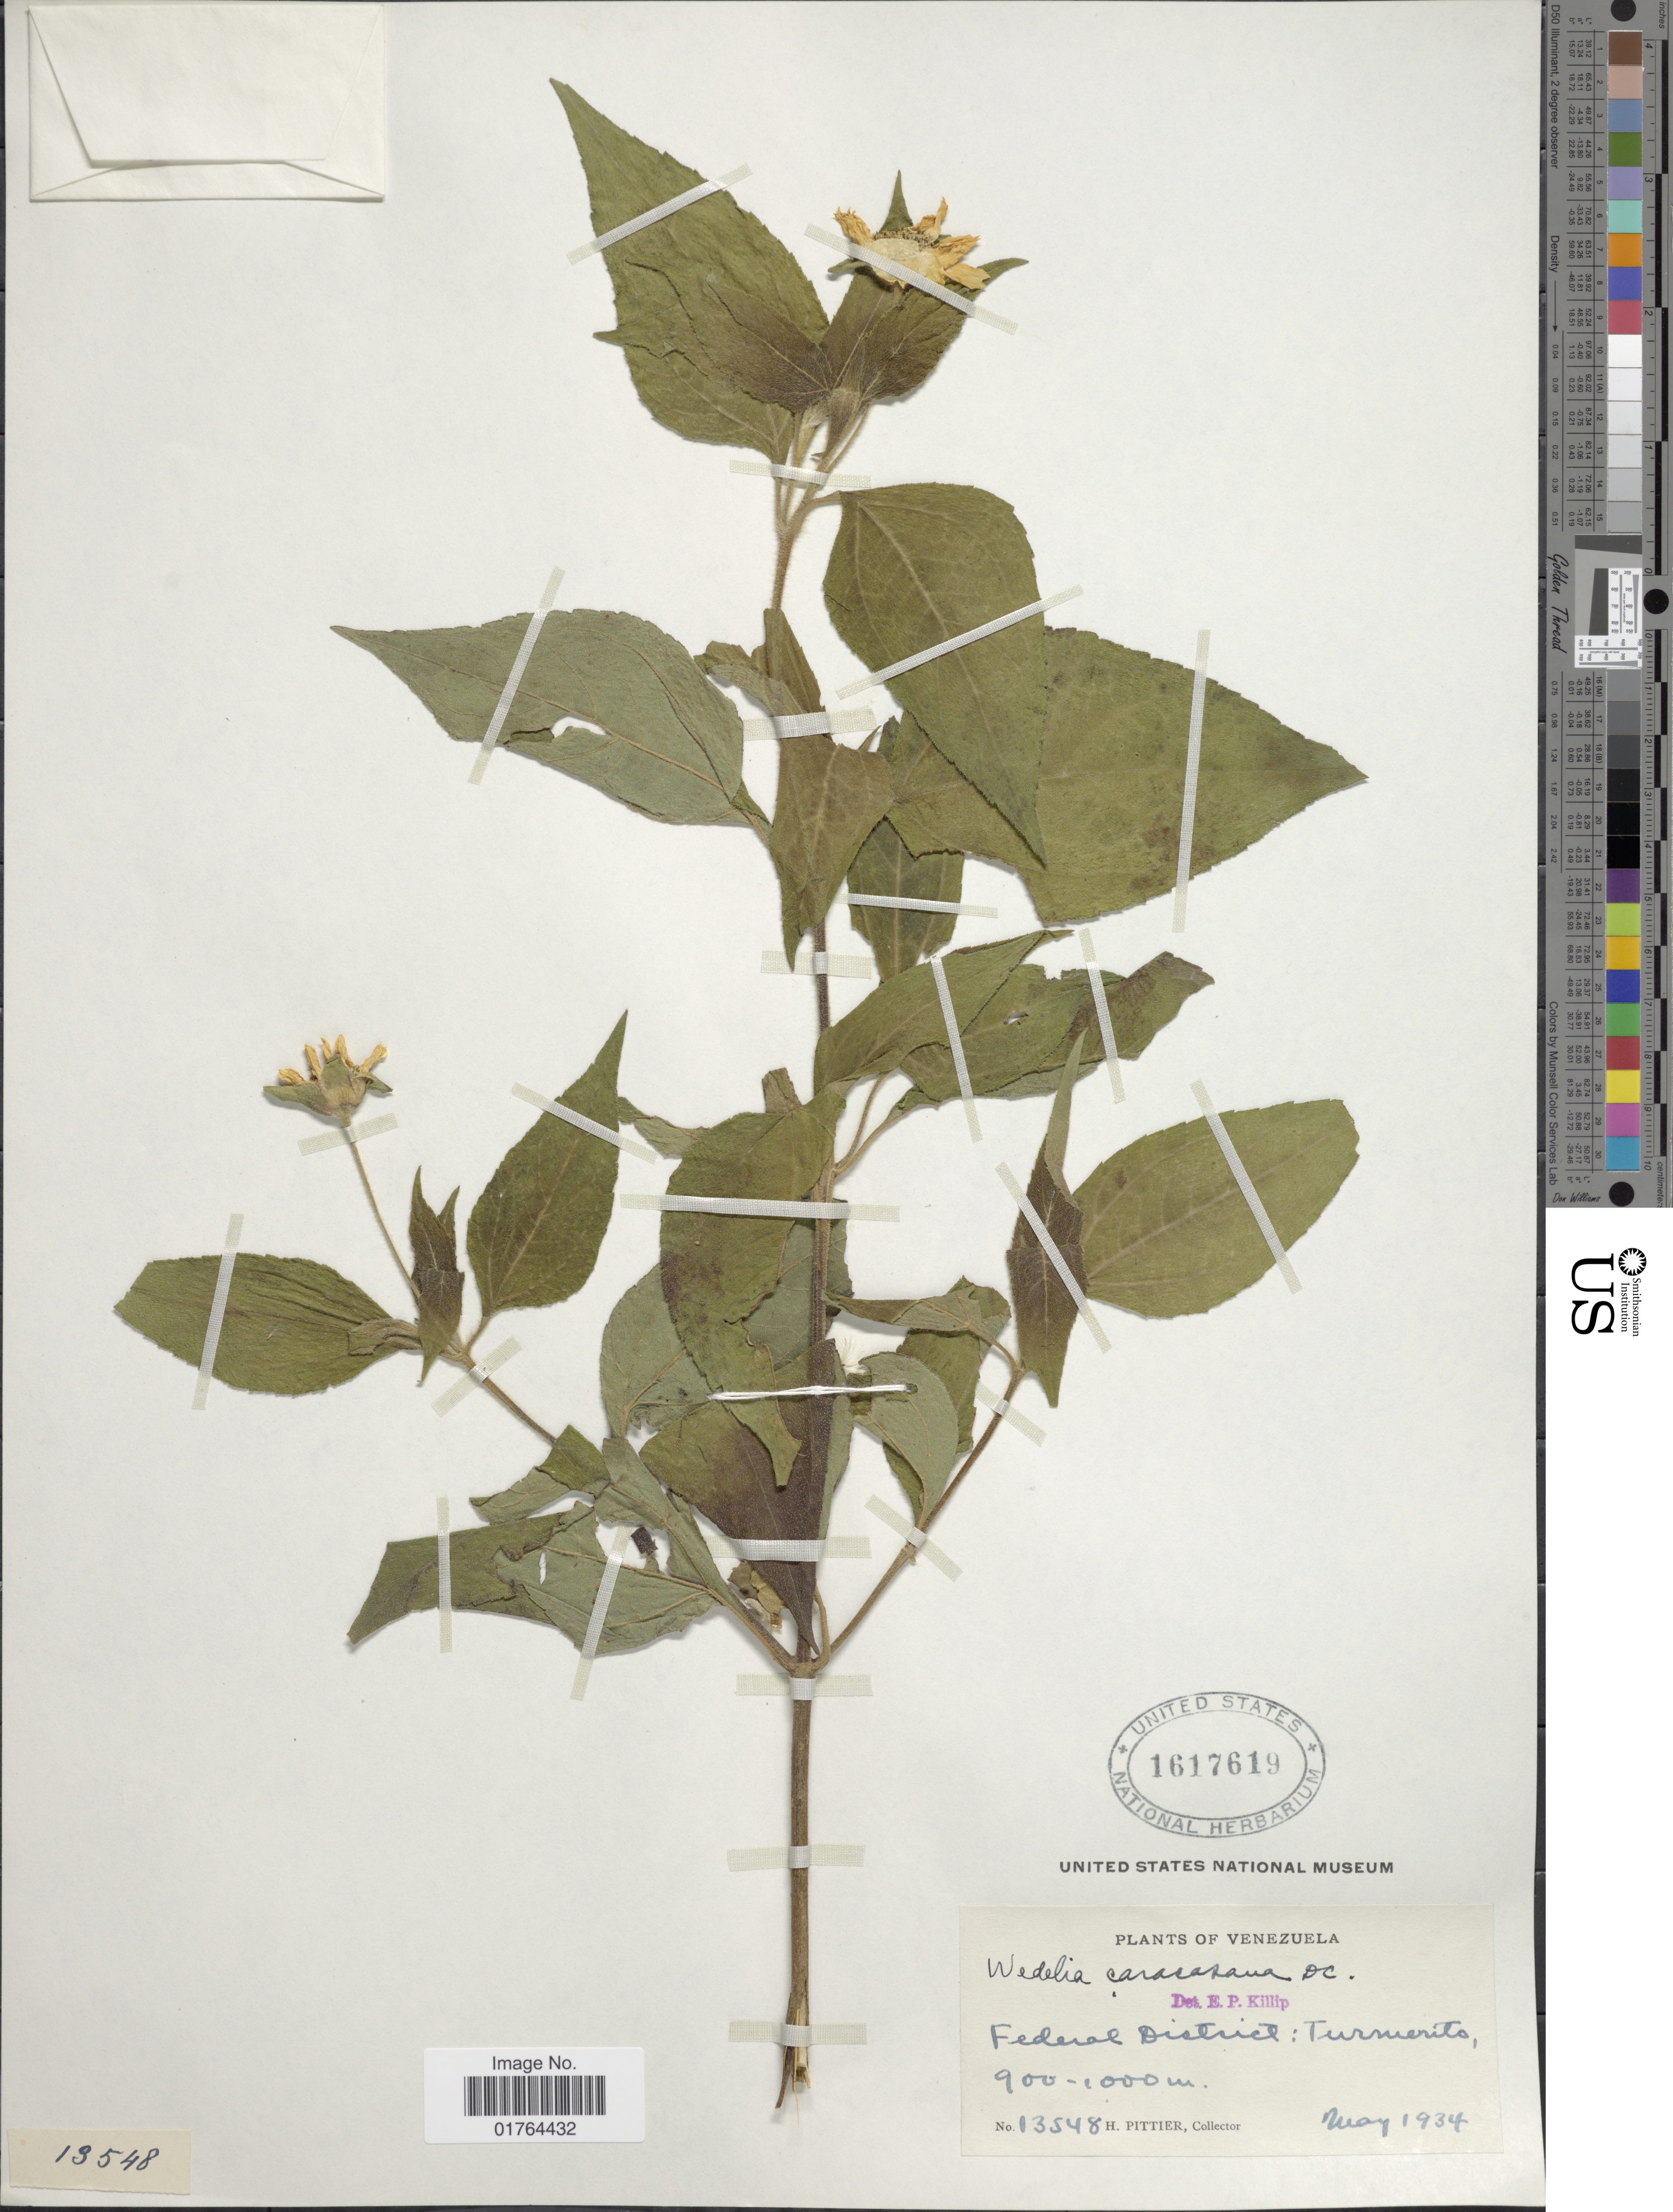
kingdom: Plantae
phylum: Tracheophyta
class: Magnoliopsida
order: Asterales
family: Asteraceae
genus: Wedelia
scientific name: Wedelia calycina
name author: Rich.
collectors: H. F. Pittier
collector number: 13548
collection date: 1934-05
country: Venezuela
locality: Federal District, Turmerito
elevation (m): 900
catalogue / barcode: US 1617619